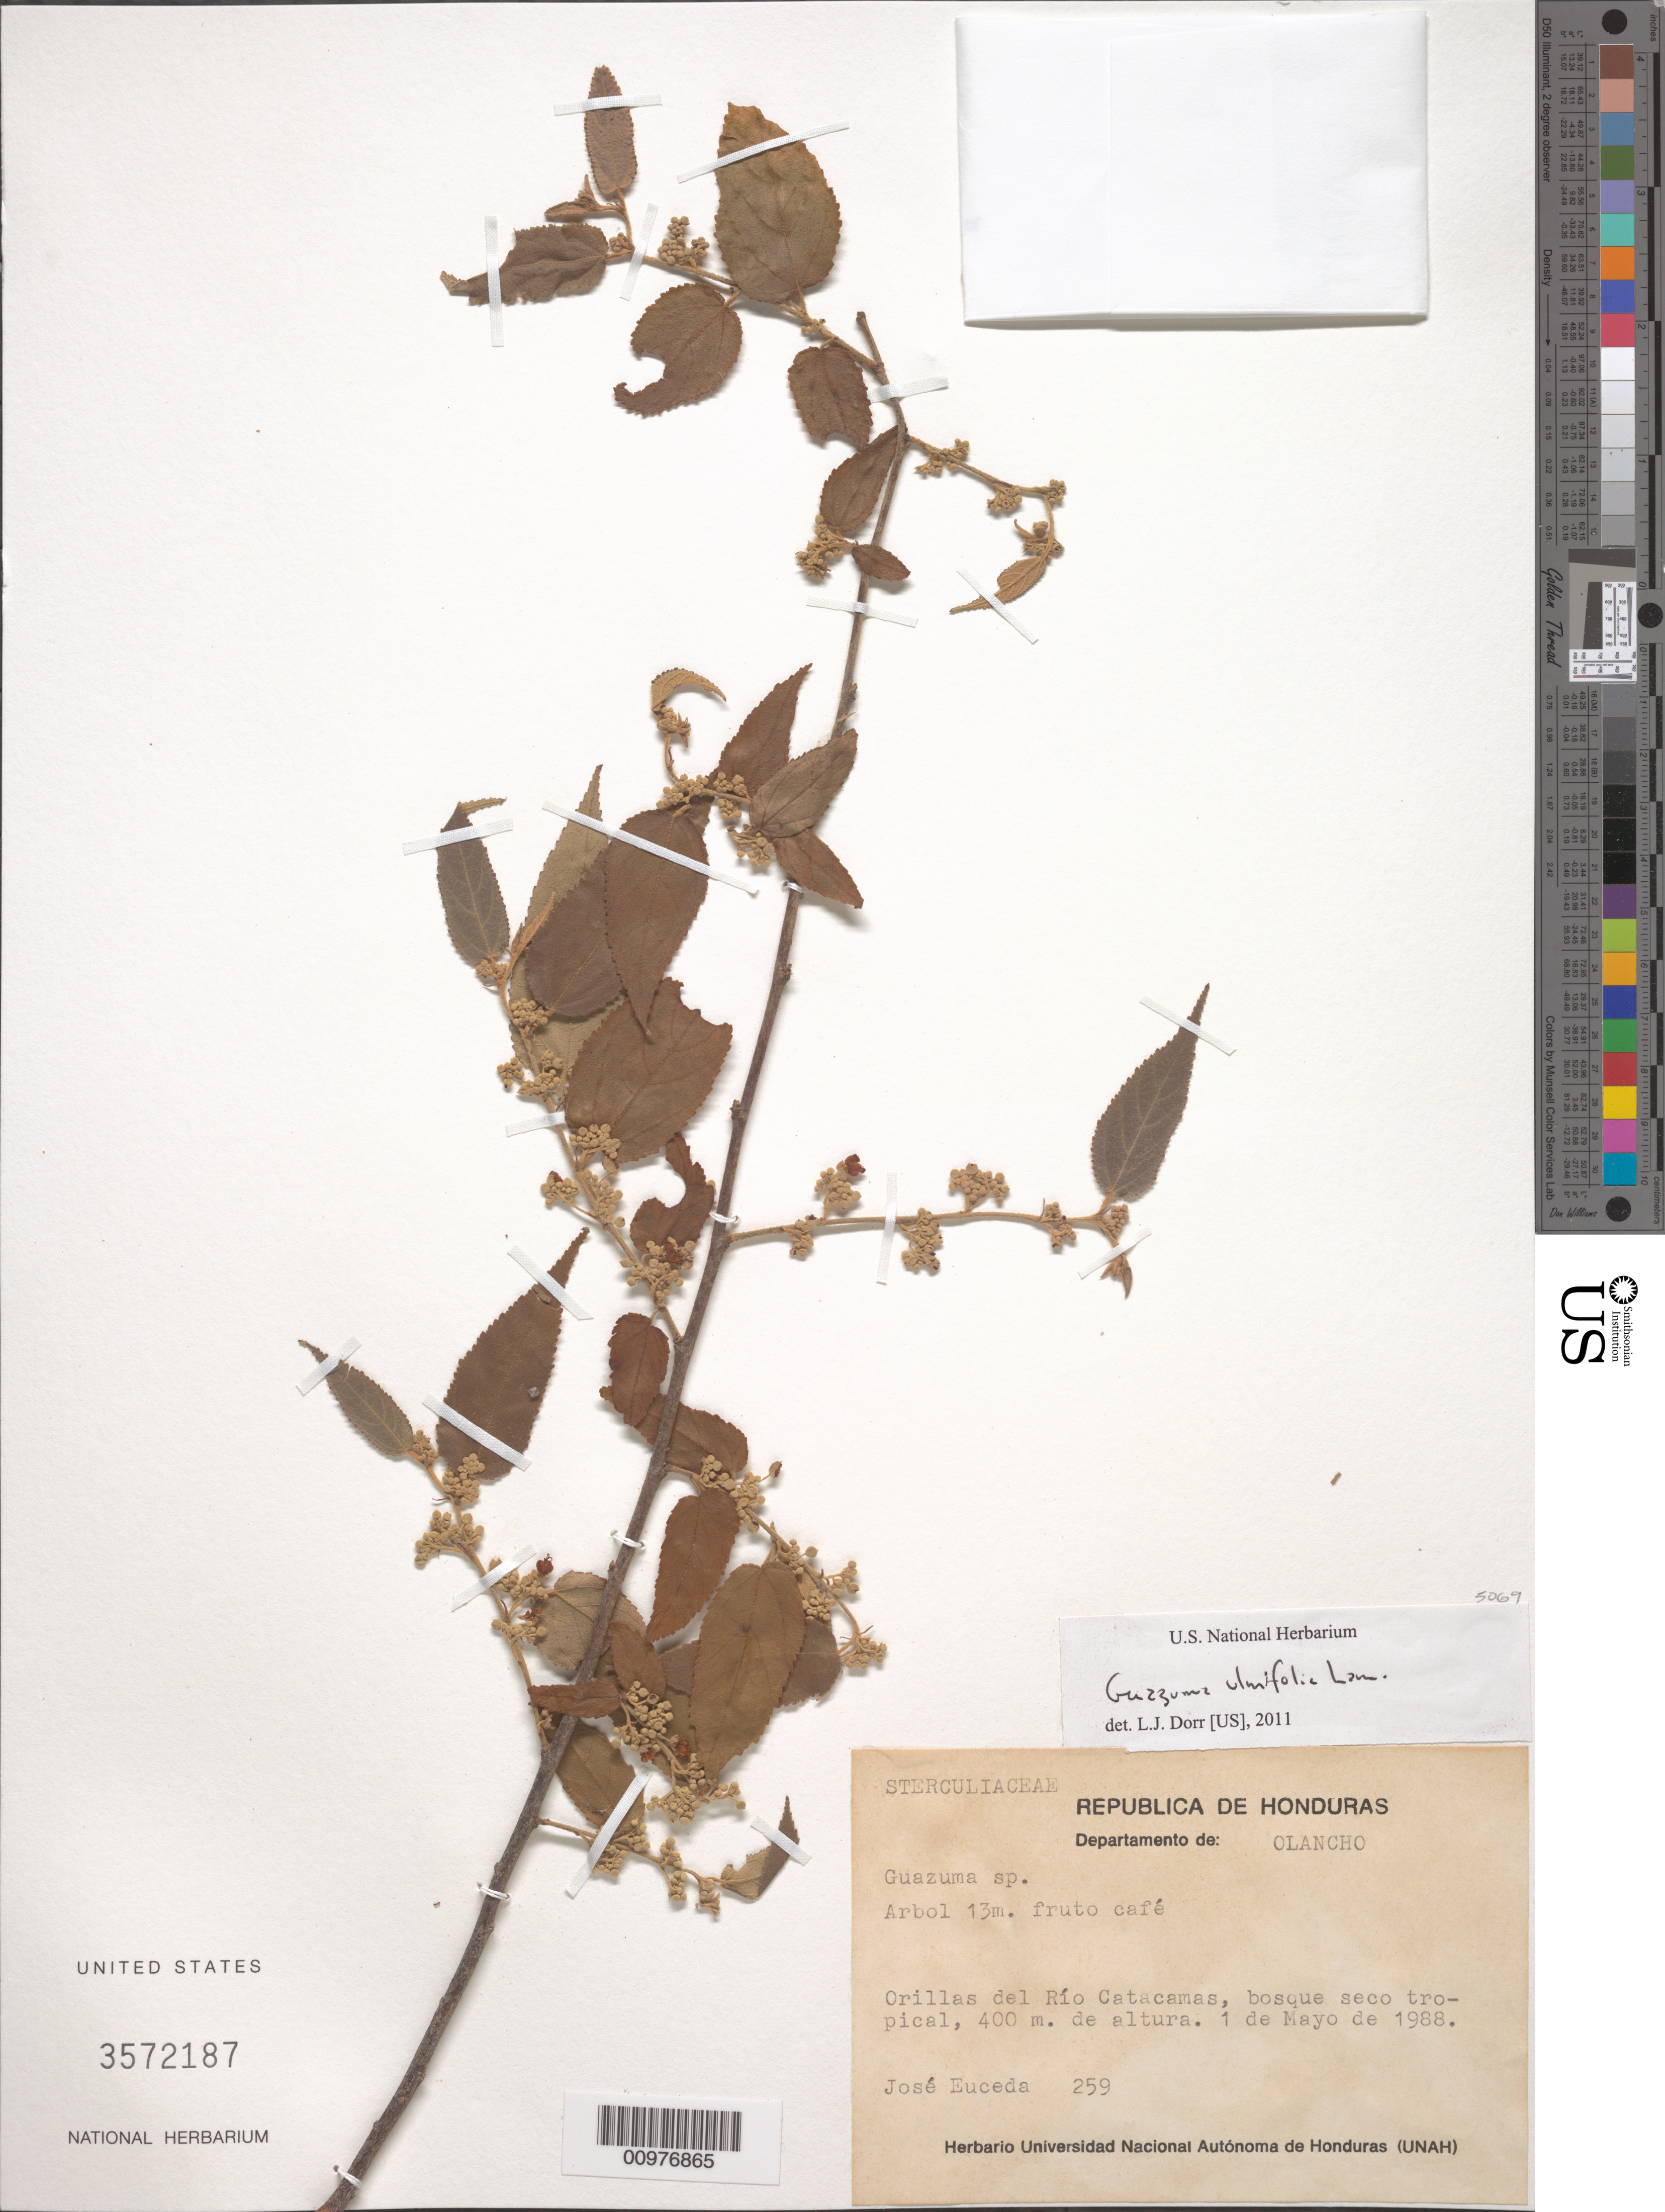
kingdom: Plantae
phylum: Tracheophyta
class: Magnoliopsida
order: Malvales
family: Malvaceae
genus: Guazuma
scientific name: Guazuma ulmifolia var. ulmifolia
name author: Lam.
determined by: Dorr, L. J., (BOT), Smithsonian Institution - National Museum of Natural History (UNITED STATES)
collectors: J. Euceda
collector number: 259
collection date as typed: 1 de Mayo de 1988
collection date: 1988-05-01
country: Honduras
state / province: Olancho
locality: Orillas del Rio Catacamas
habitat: bosque seco tropical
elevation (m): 400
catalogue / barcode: US 3572187